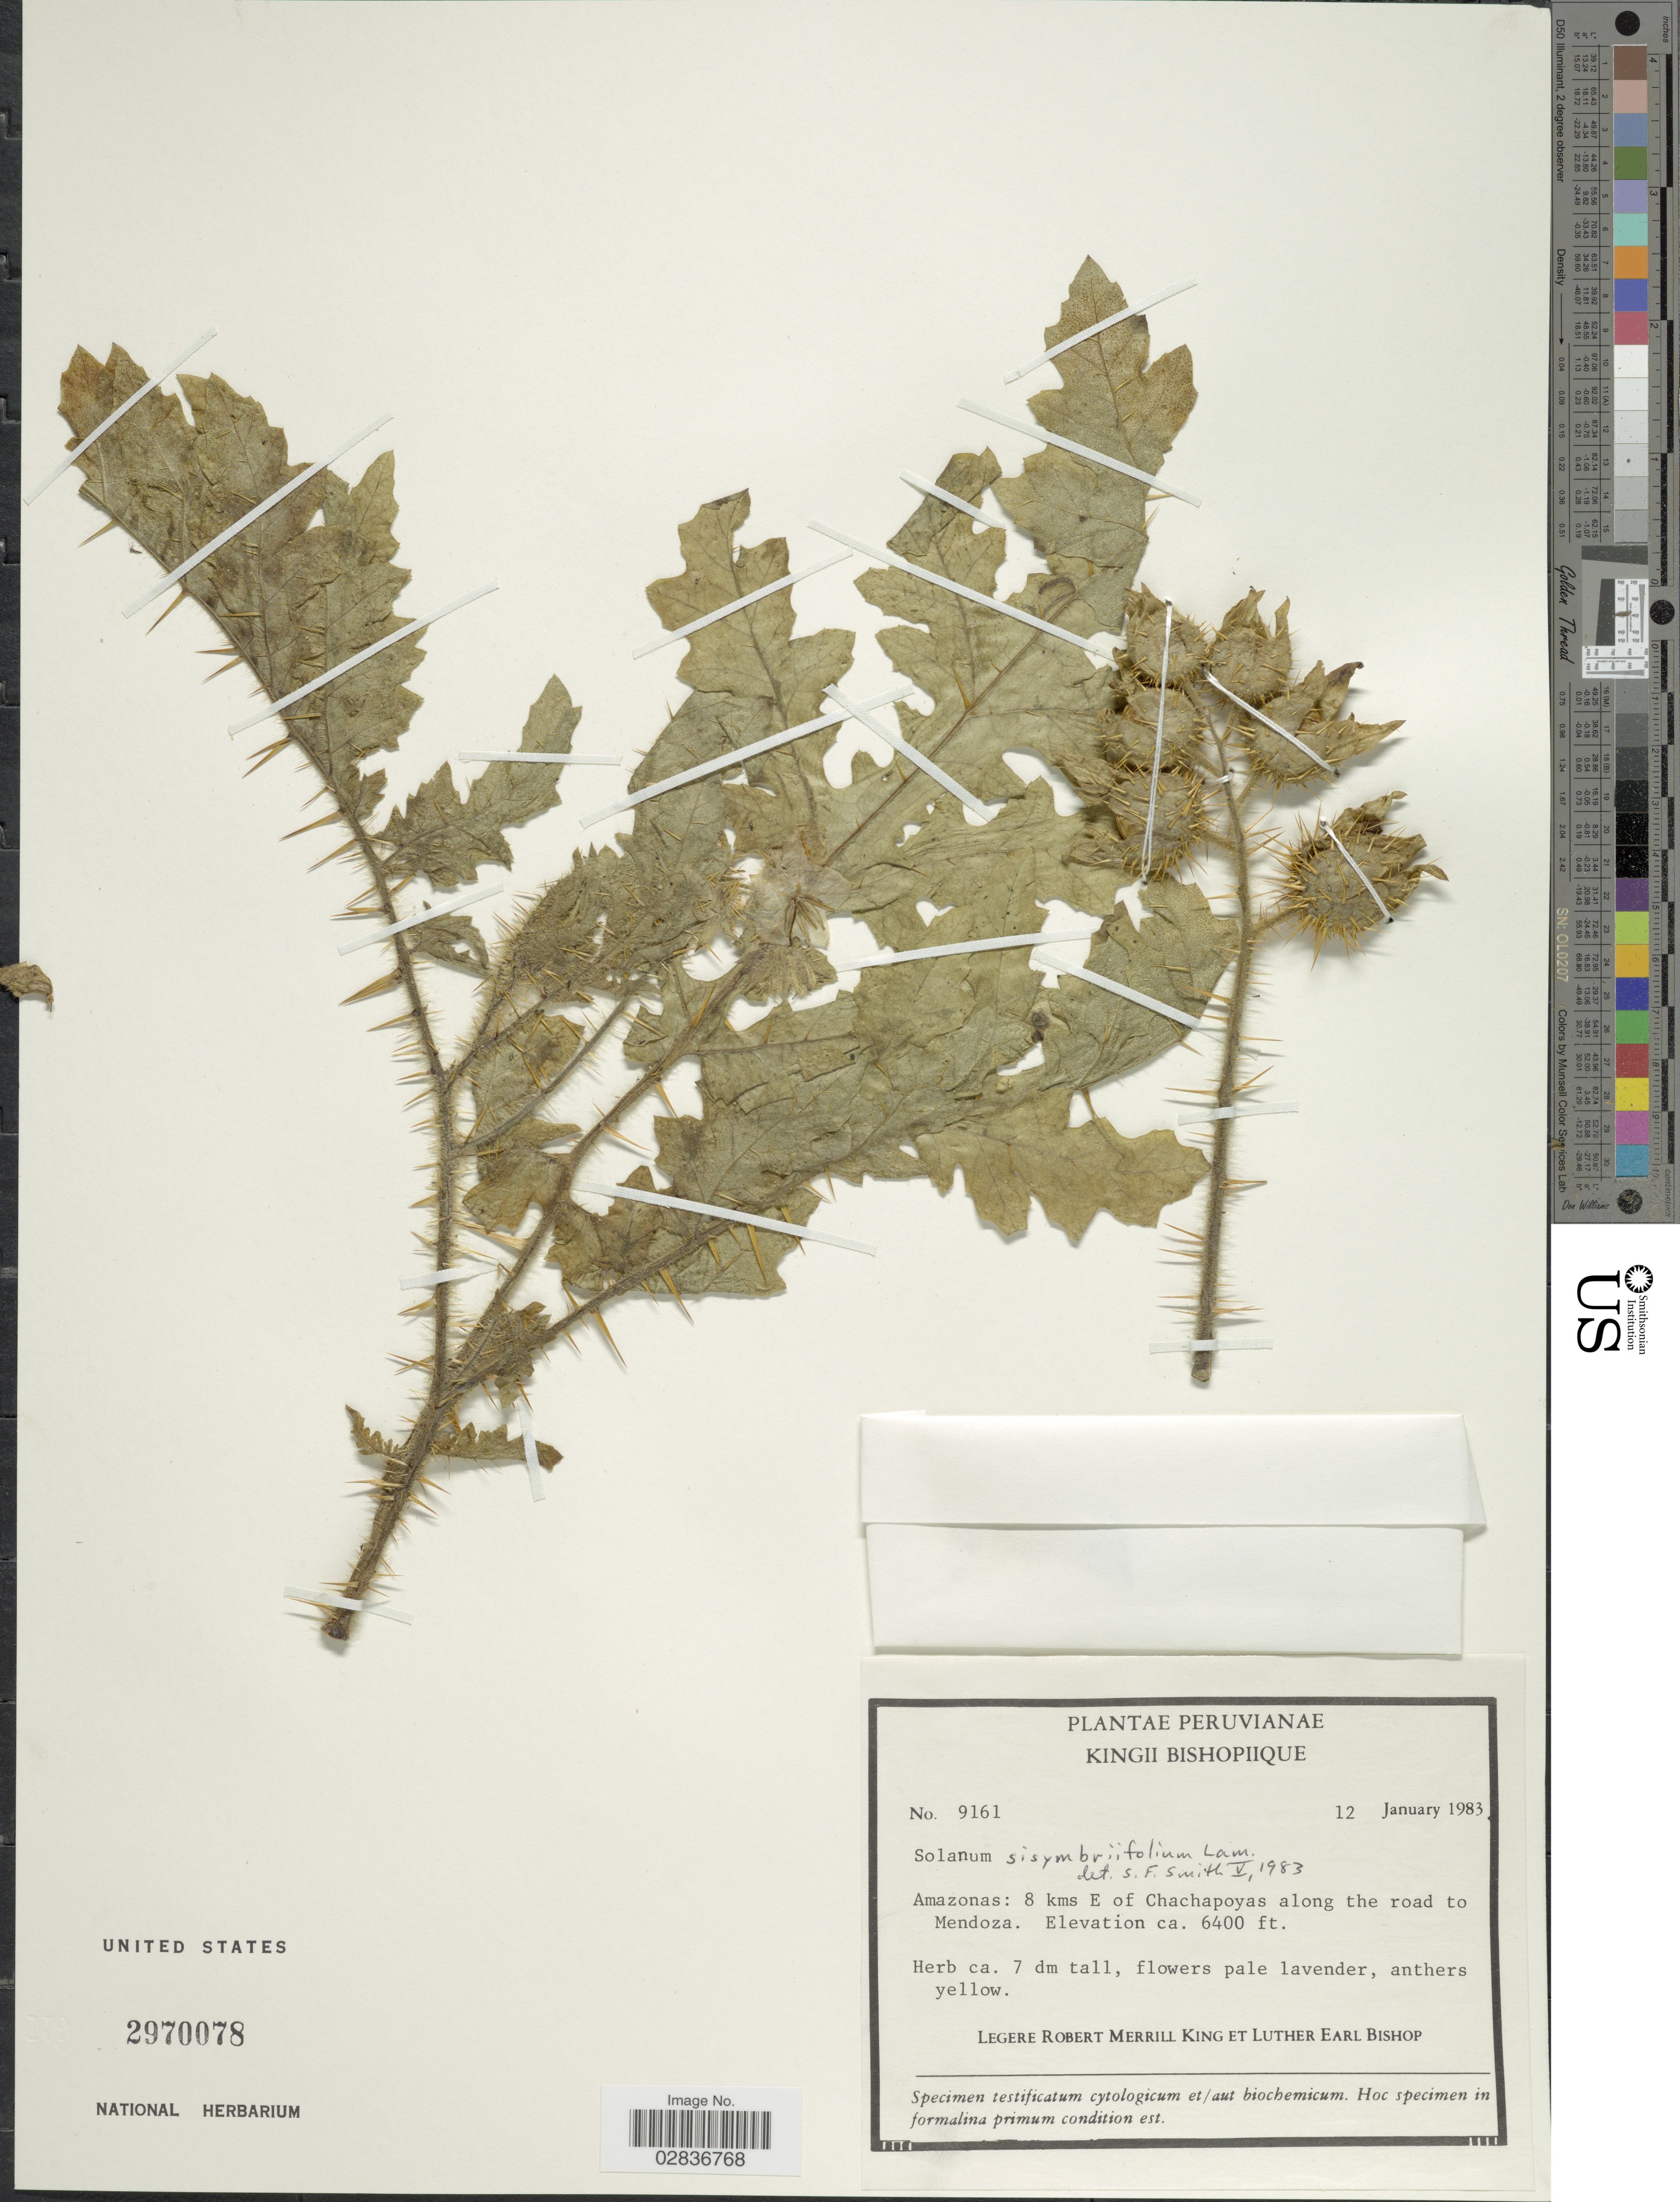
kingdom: Plantae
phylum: Tracheophyta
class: Magnoliopsida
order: Solanales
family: Solanaceae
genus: Solanum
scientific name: Solanum sisymbriifolium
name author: Lam.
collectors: R. M. King & L. E. Bishop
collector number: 9161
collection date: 1983-01-12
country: Peru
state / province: Amazonas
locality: Amazonas: 8 kms E of Chachapoyas along the road to Mendoza.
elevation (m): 1951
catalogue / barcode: US 2970078